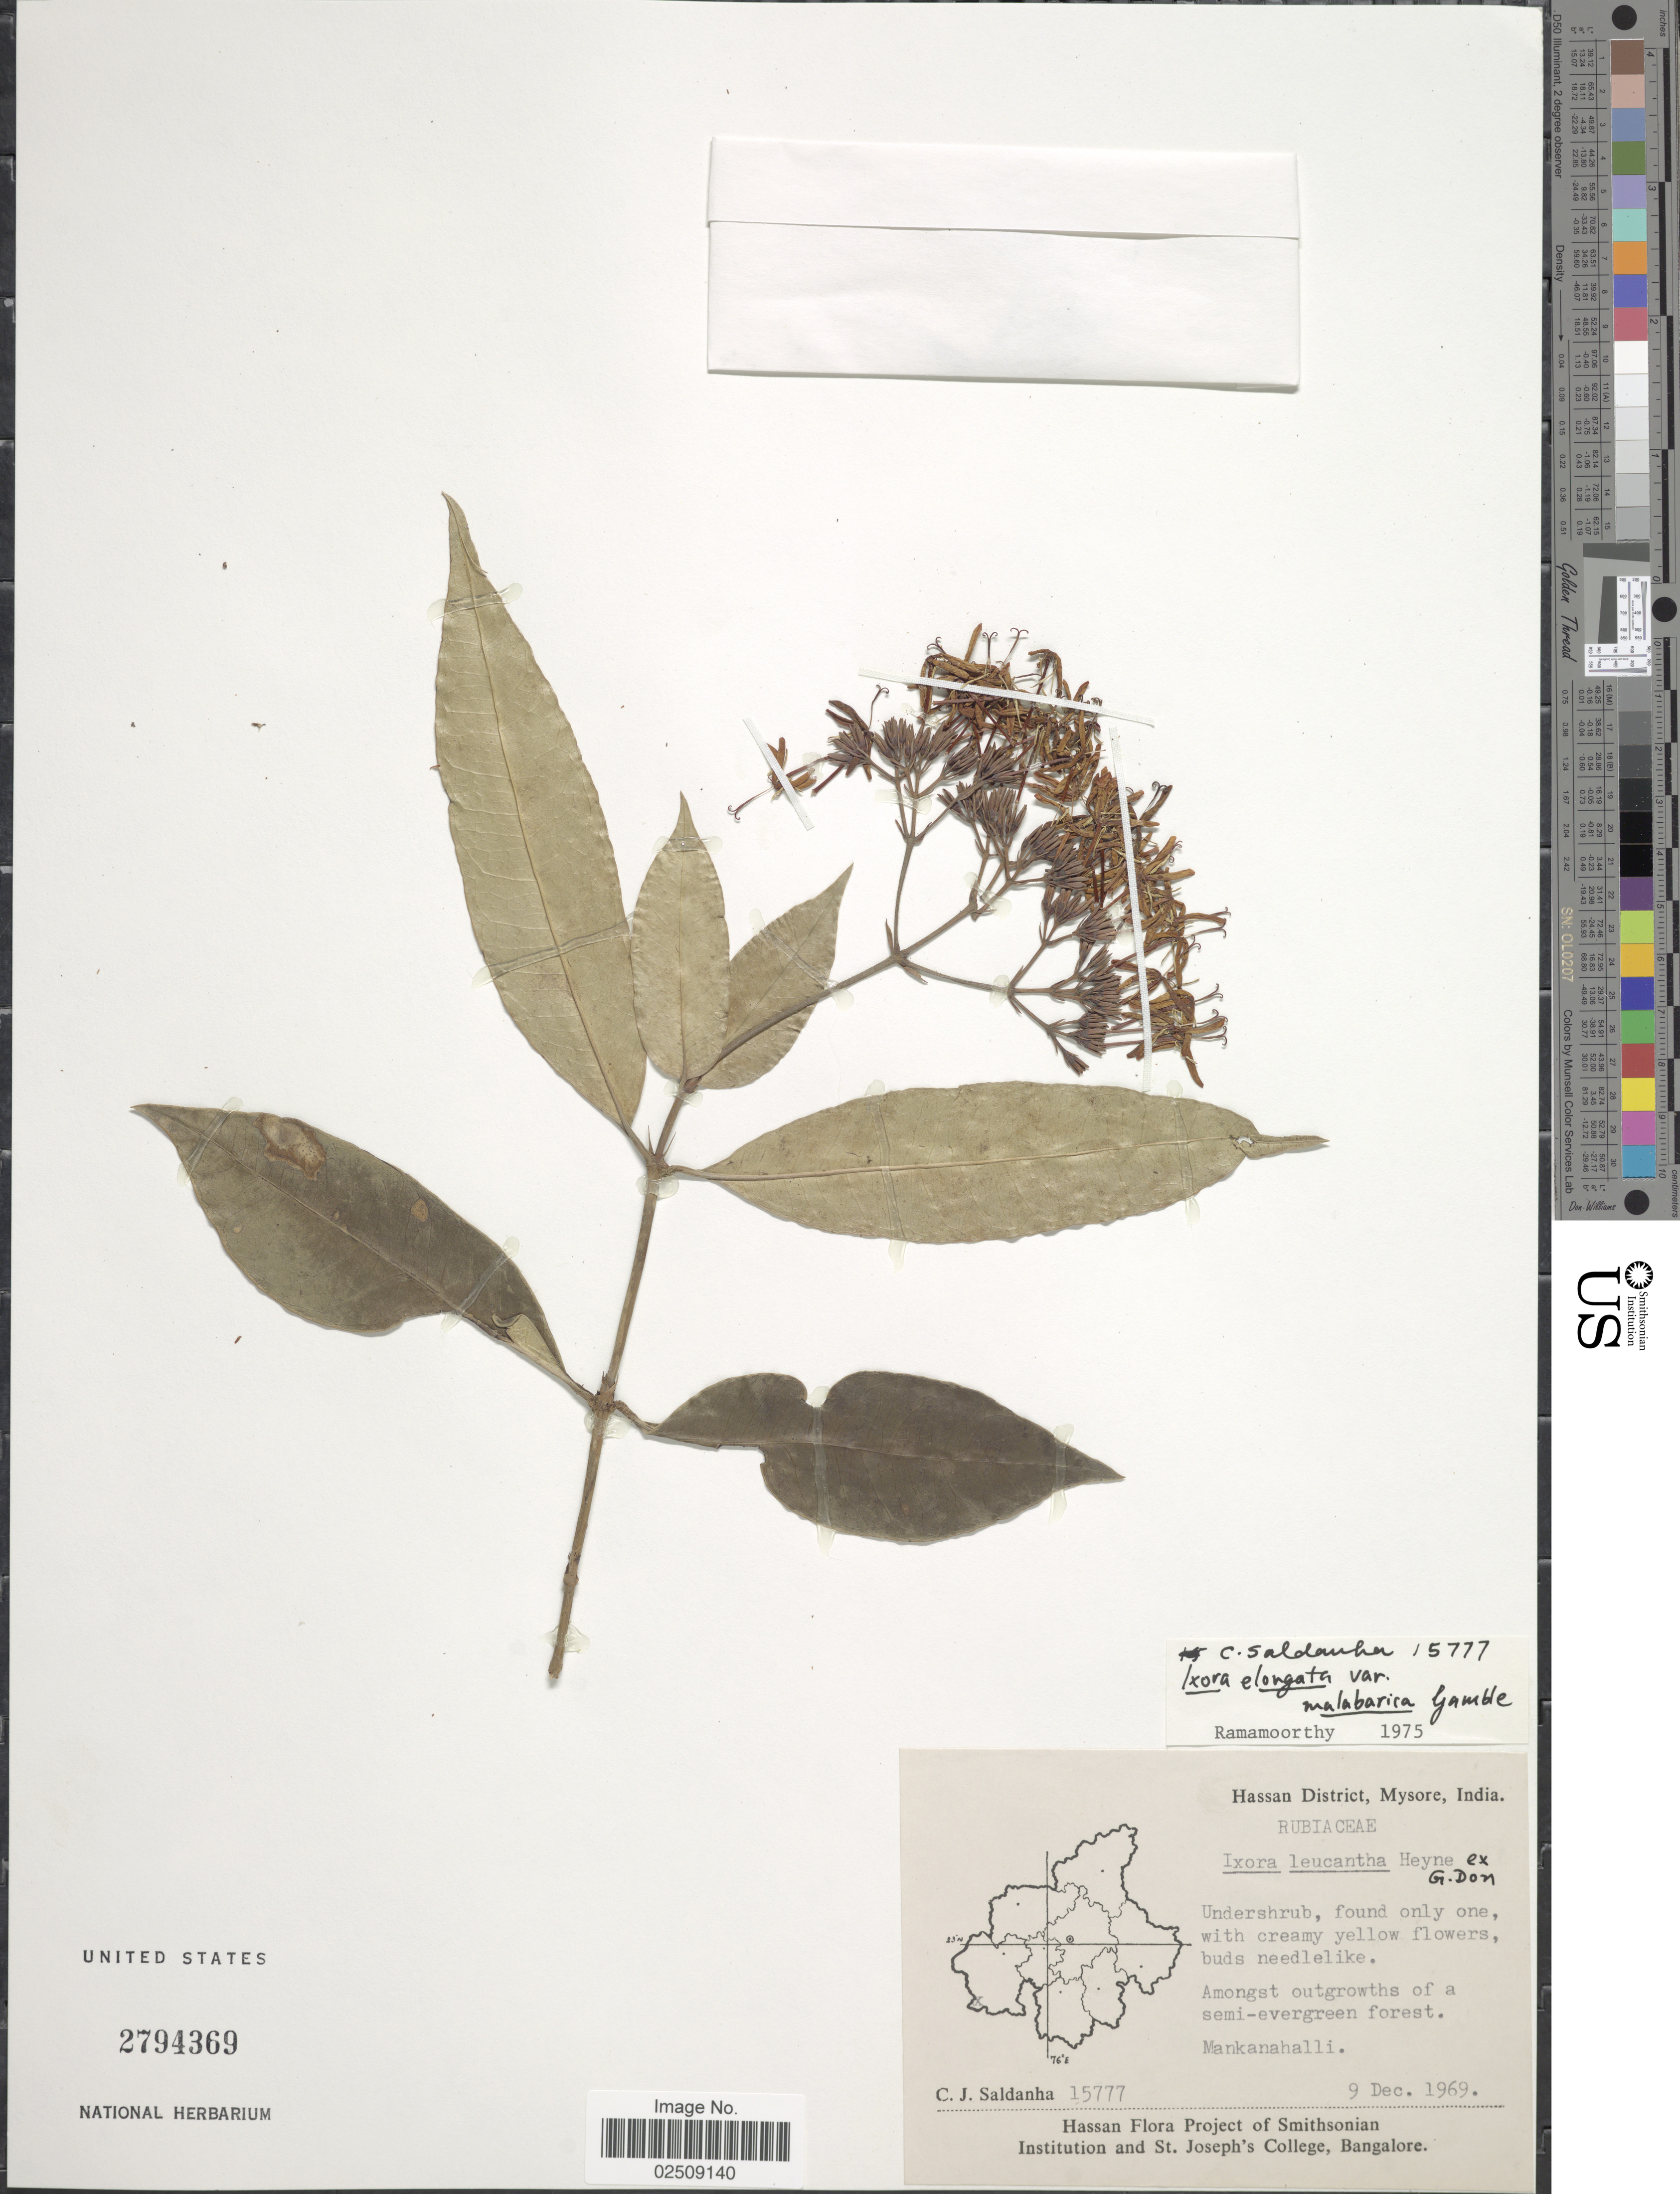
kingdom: Plantae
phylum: Tracheophyta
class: Magnoliopsida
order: Gentianales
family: Rubiaceae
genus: Ixora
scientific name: Ixora elongata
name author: F. Heyne & G. Don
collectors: C. J. Saldanha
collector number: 15777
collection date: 1969-12-09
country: India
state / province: Karnataka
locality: Hassan District, Mysore. Mankanahalli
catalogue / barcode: US 2794369